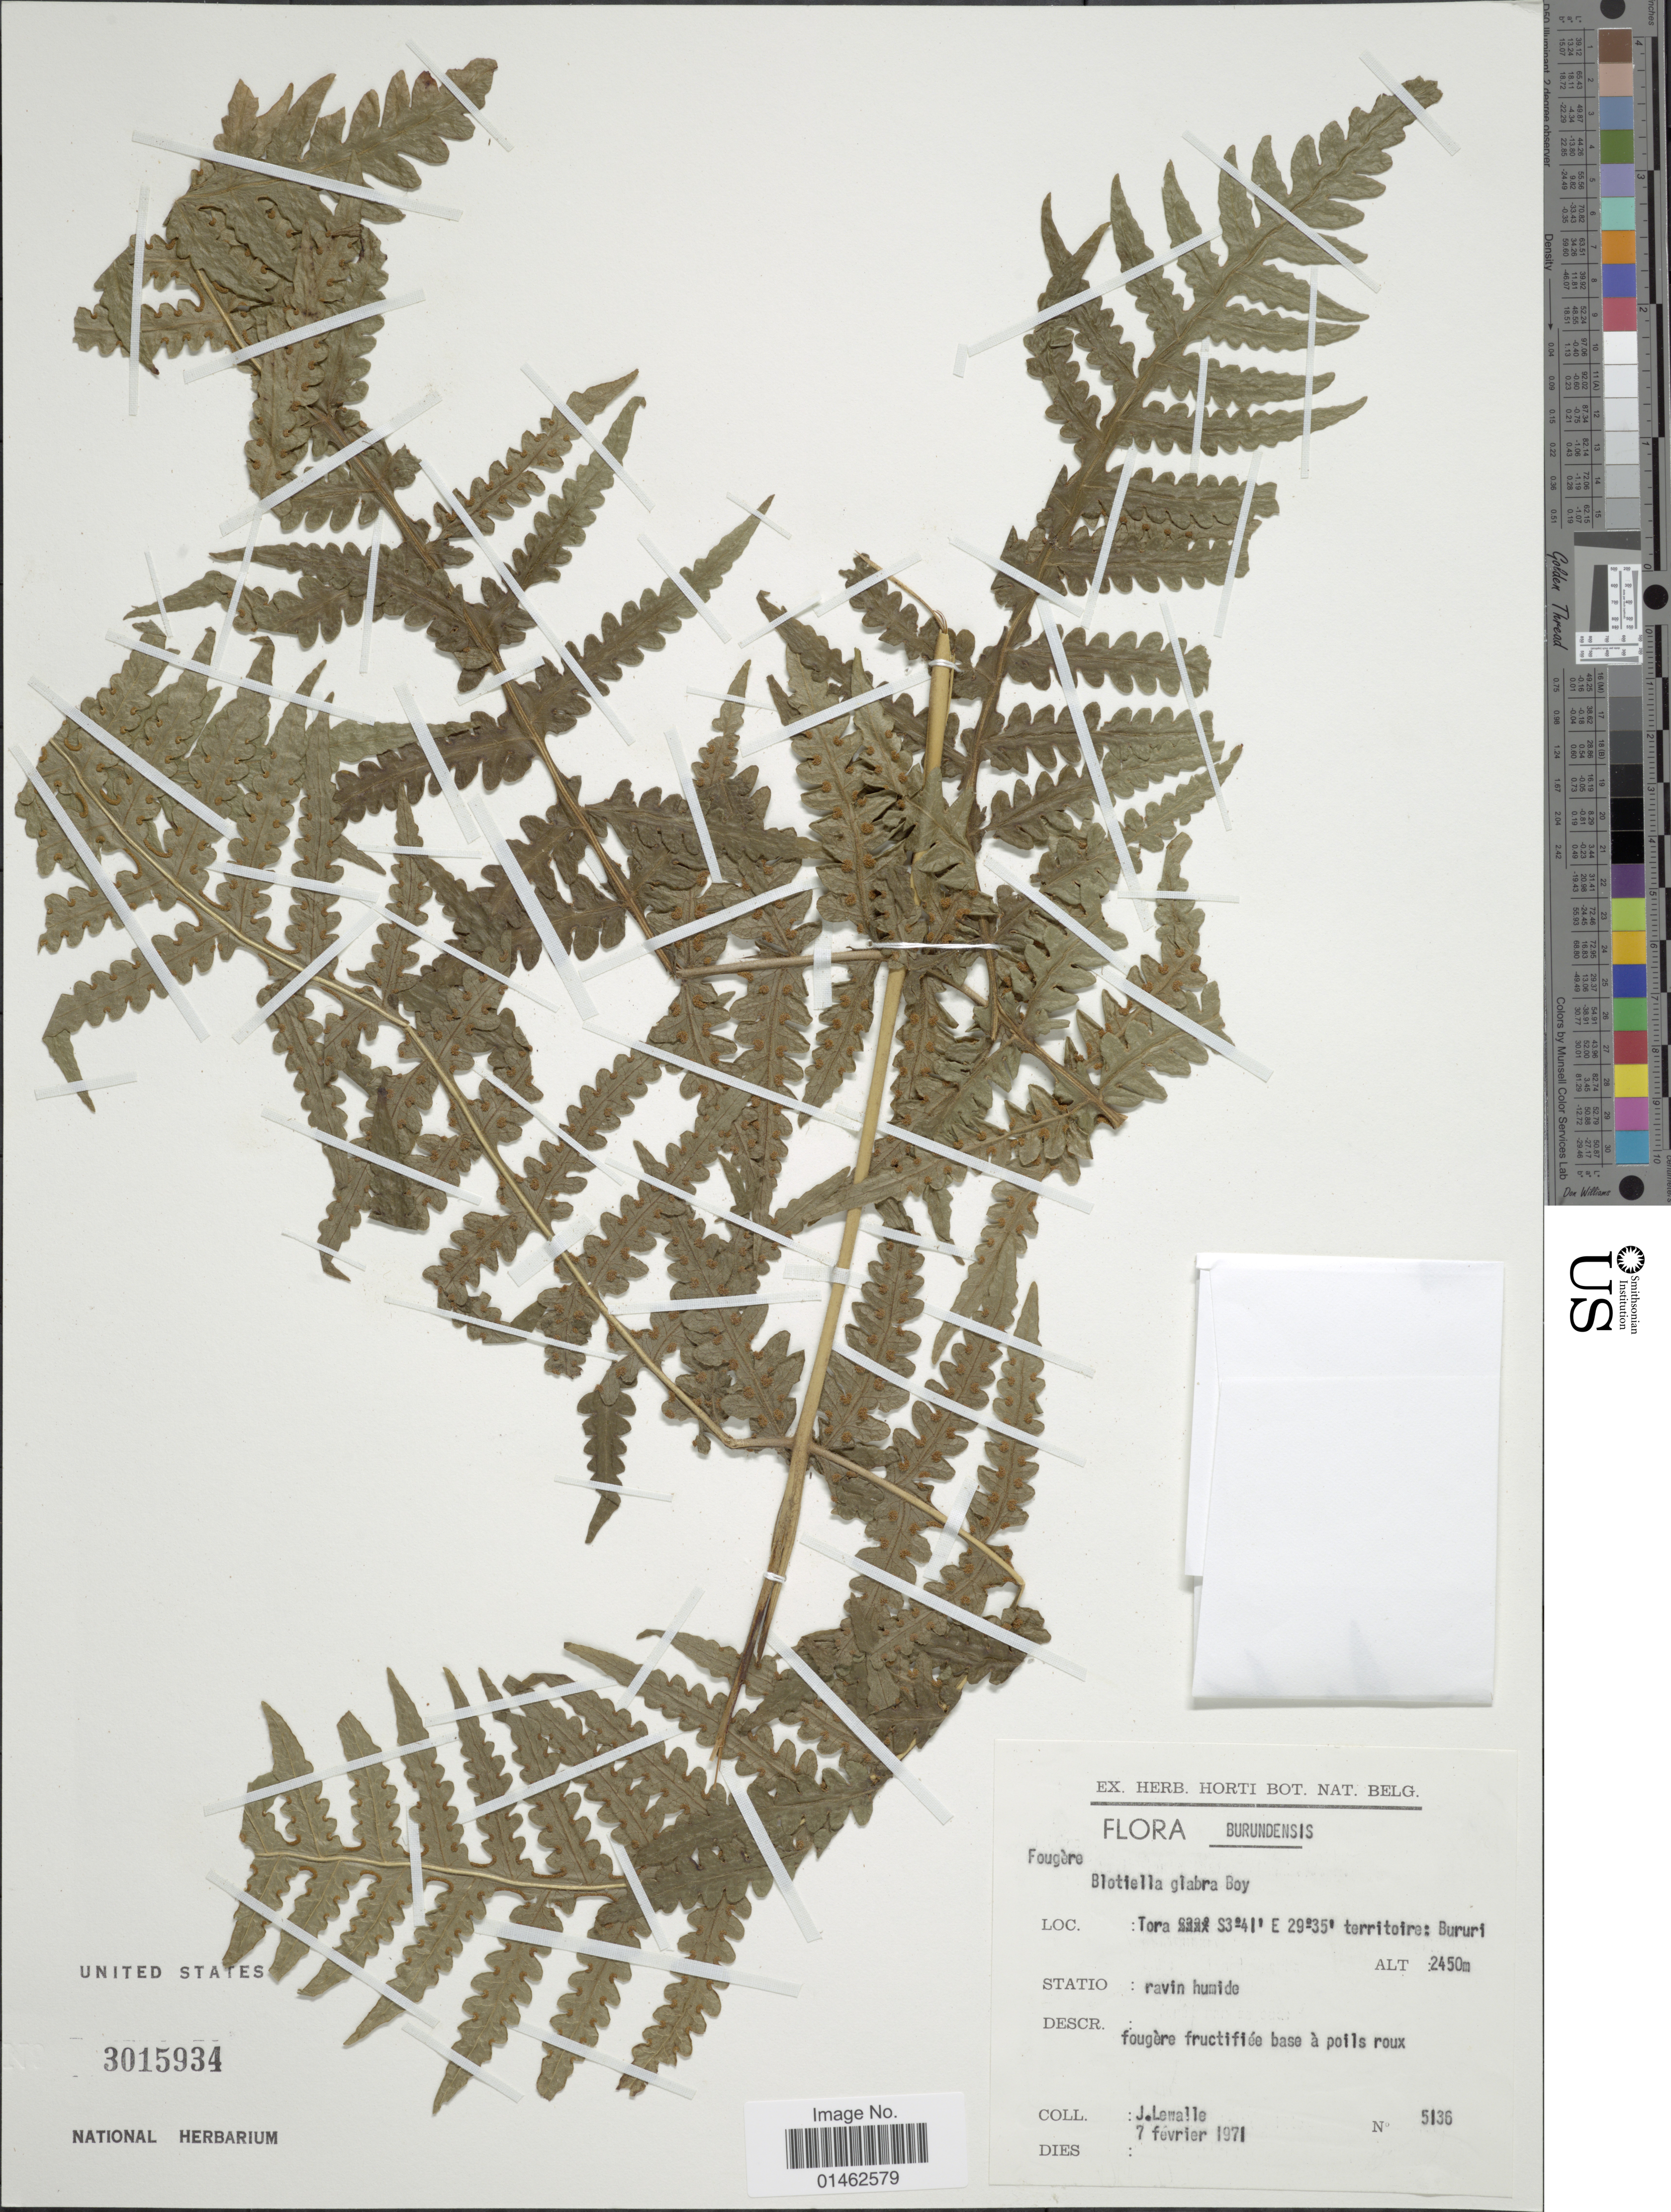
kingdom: Plantae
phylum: Tracheophyta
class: Polypodiopsida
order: Polypodiales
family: Dennstaedtiaceae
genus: Blotiella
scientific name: Blotiella glabra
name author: (Bory) R.M. Tryon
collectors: J. Lewalle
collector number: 5136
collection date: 1971-02-07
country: Burundi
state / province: Bururi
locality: Tora [Foreign script] territoire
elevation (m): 2450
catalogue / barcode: US 3015934